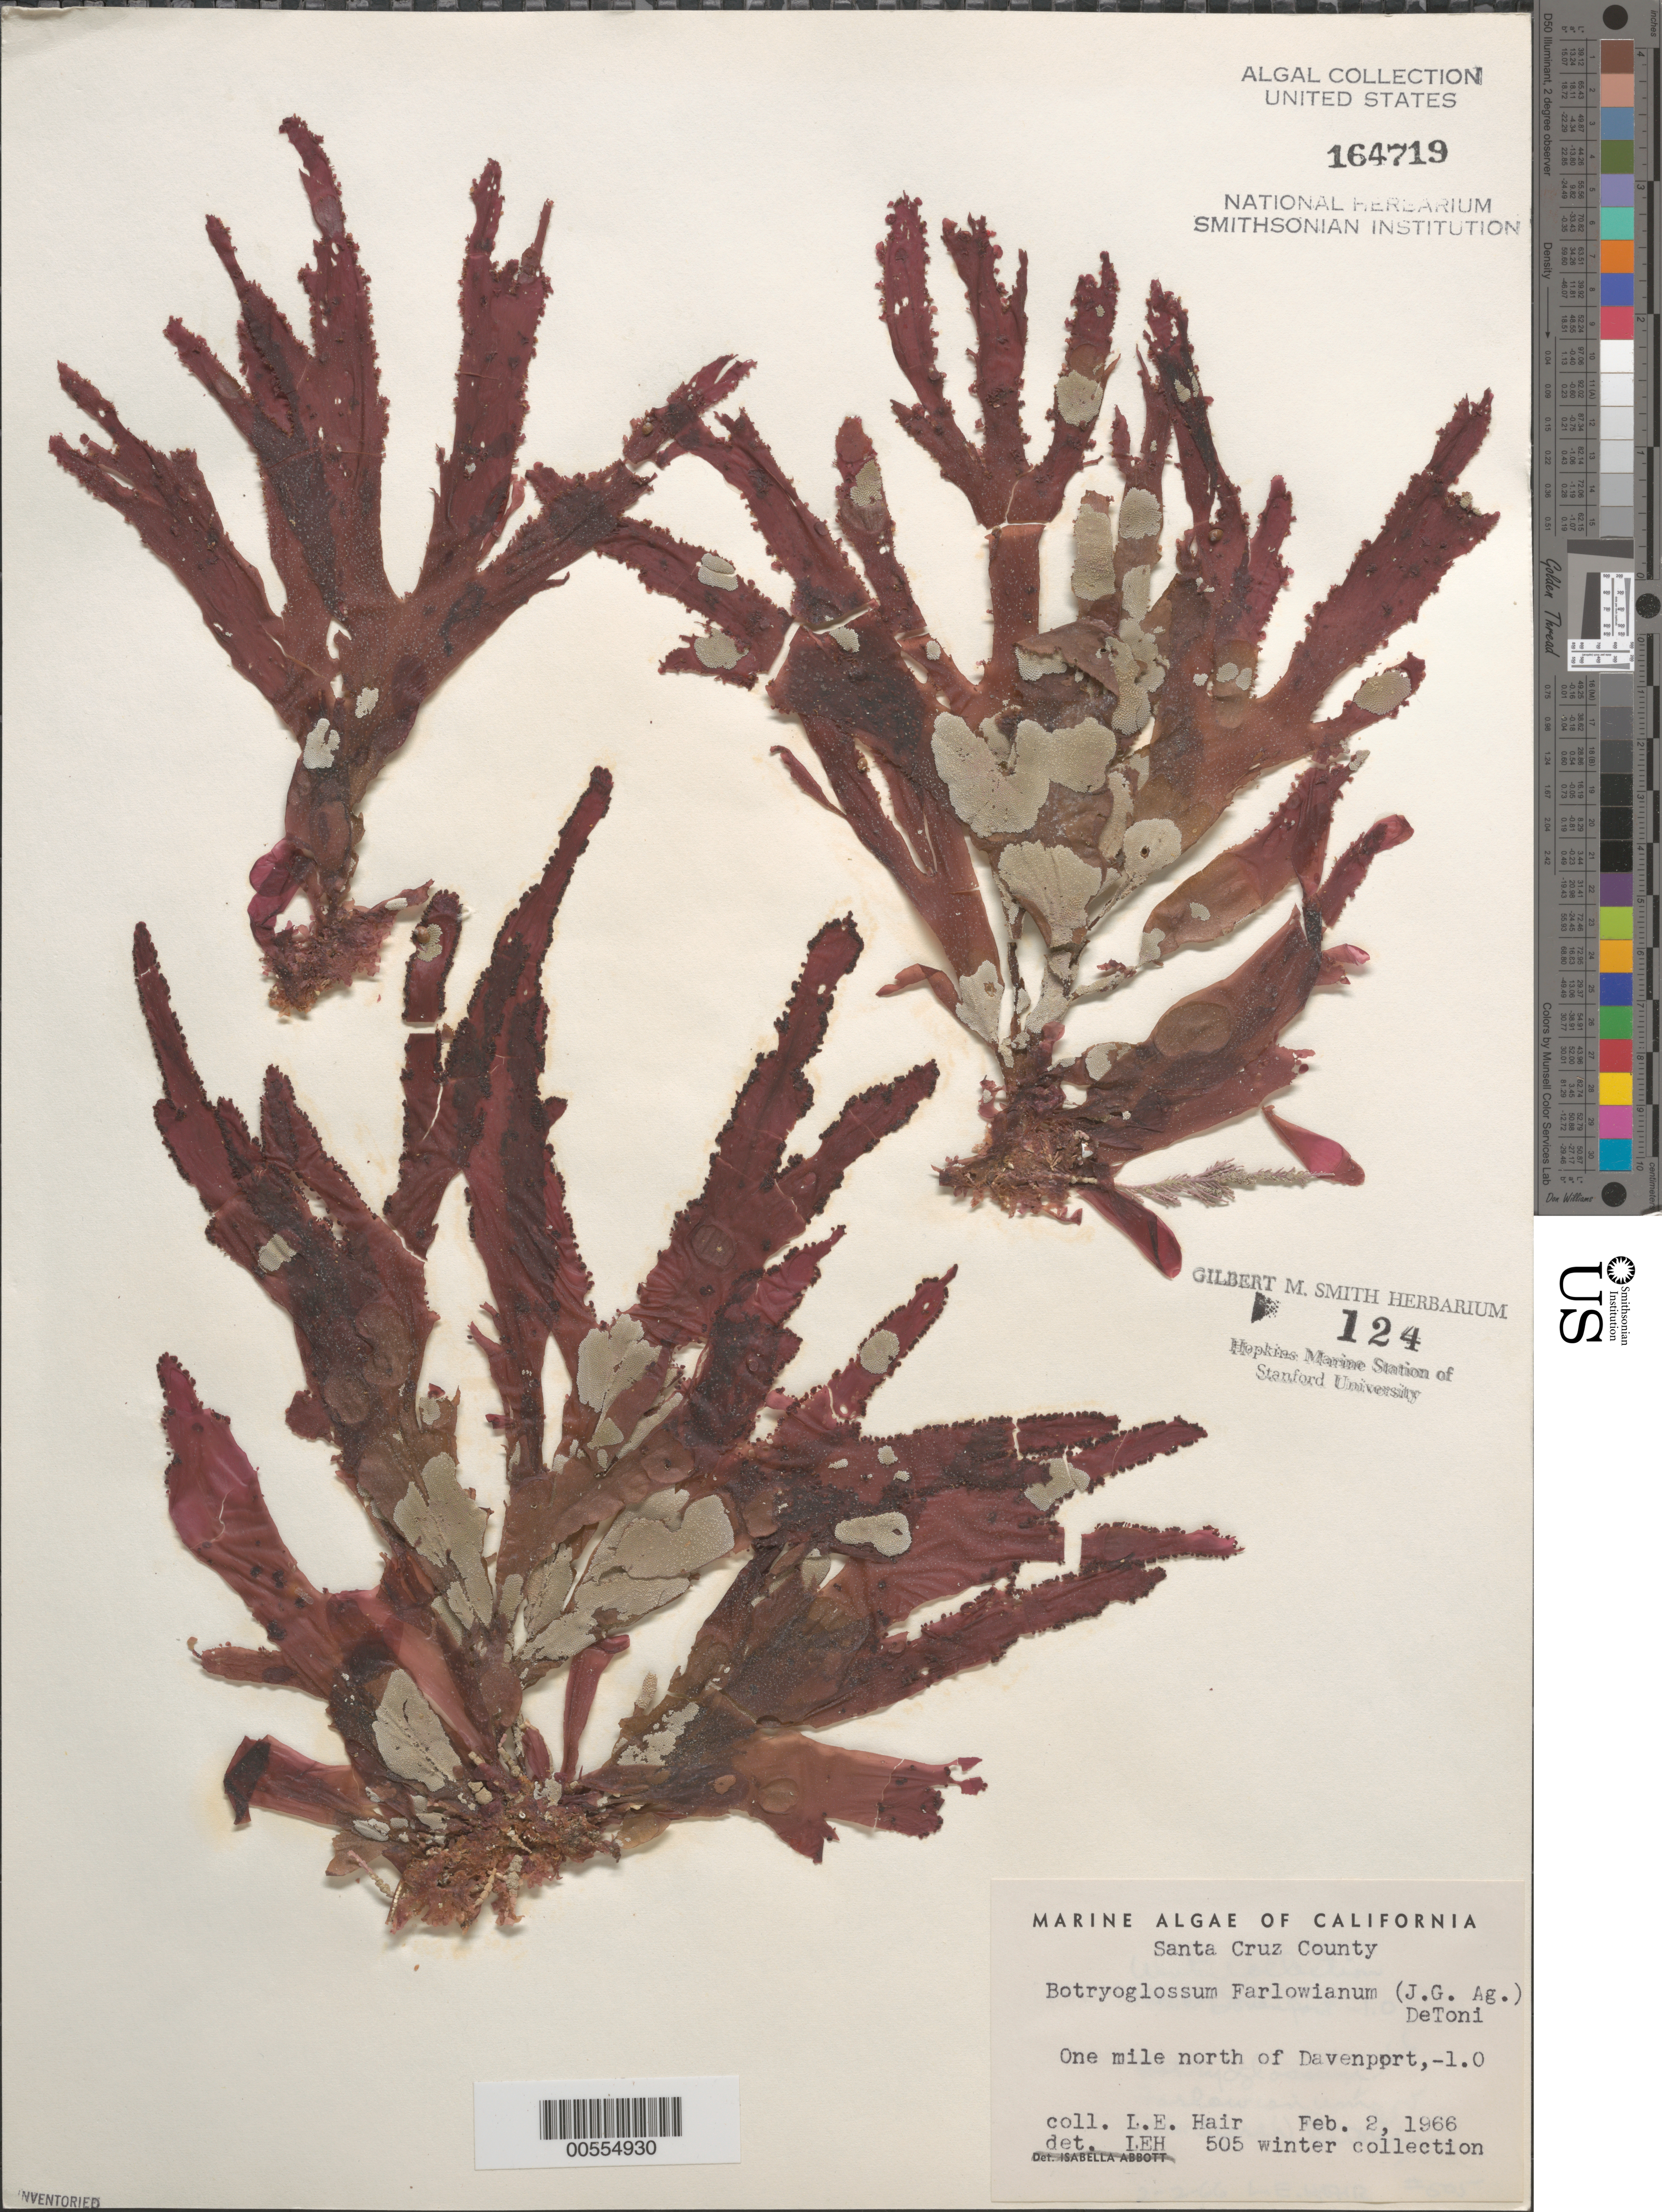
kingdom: Plantae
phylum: Rhodophyta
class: Florideophyceae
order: Ceramiales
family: Delesseriaceae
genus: Botryoglossum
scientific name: Botryoglossum farlowianum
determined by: Hair, L. E.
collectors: L. Hair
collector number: Leh 505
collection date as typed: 02 Feb 1966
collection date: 1966-02-02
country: United States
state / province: California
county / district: Santa Cruz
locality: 1 mile north of Davenport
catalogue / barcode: US 164719